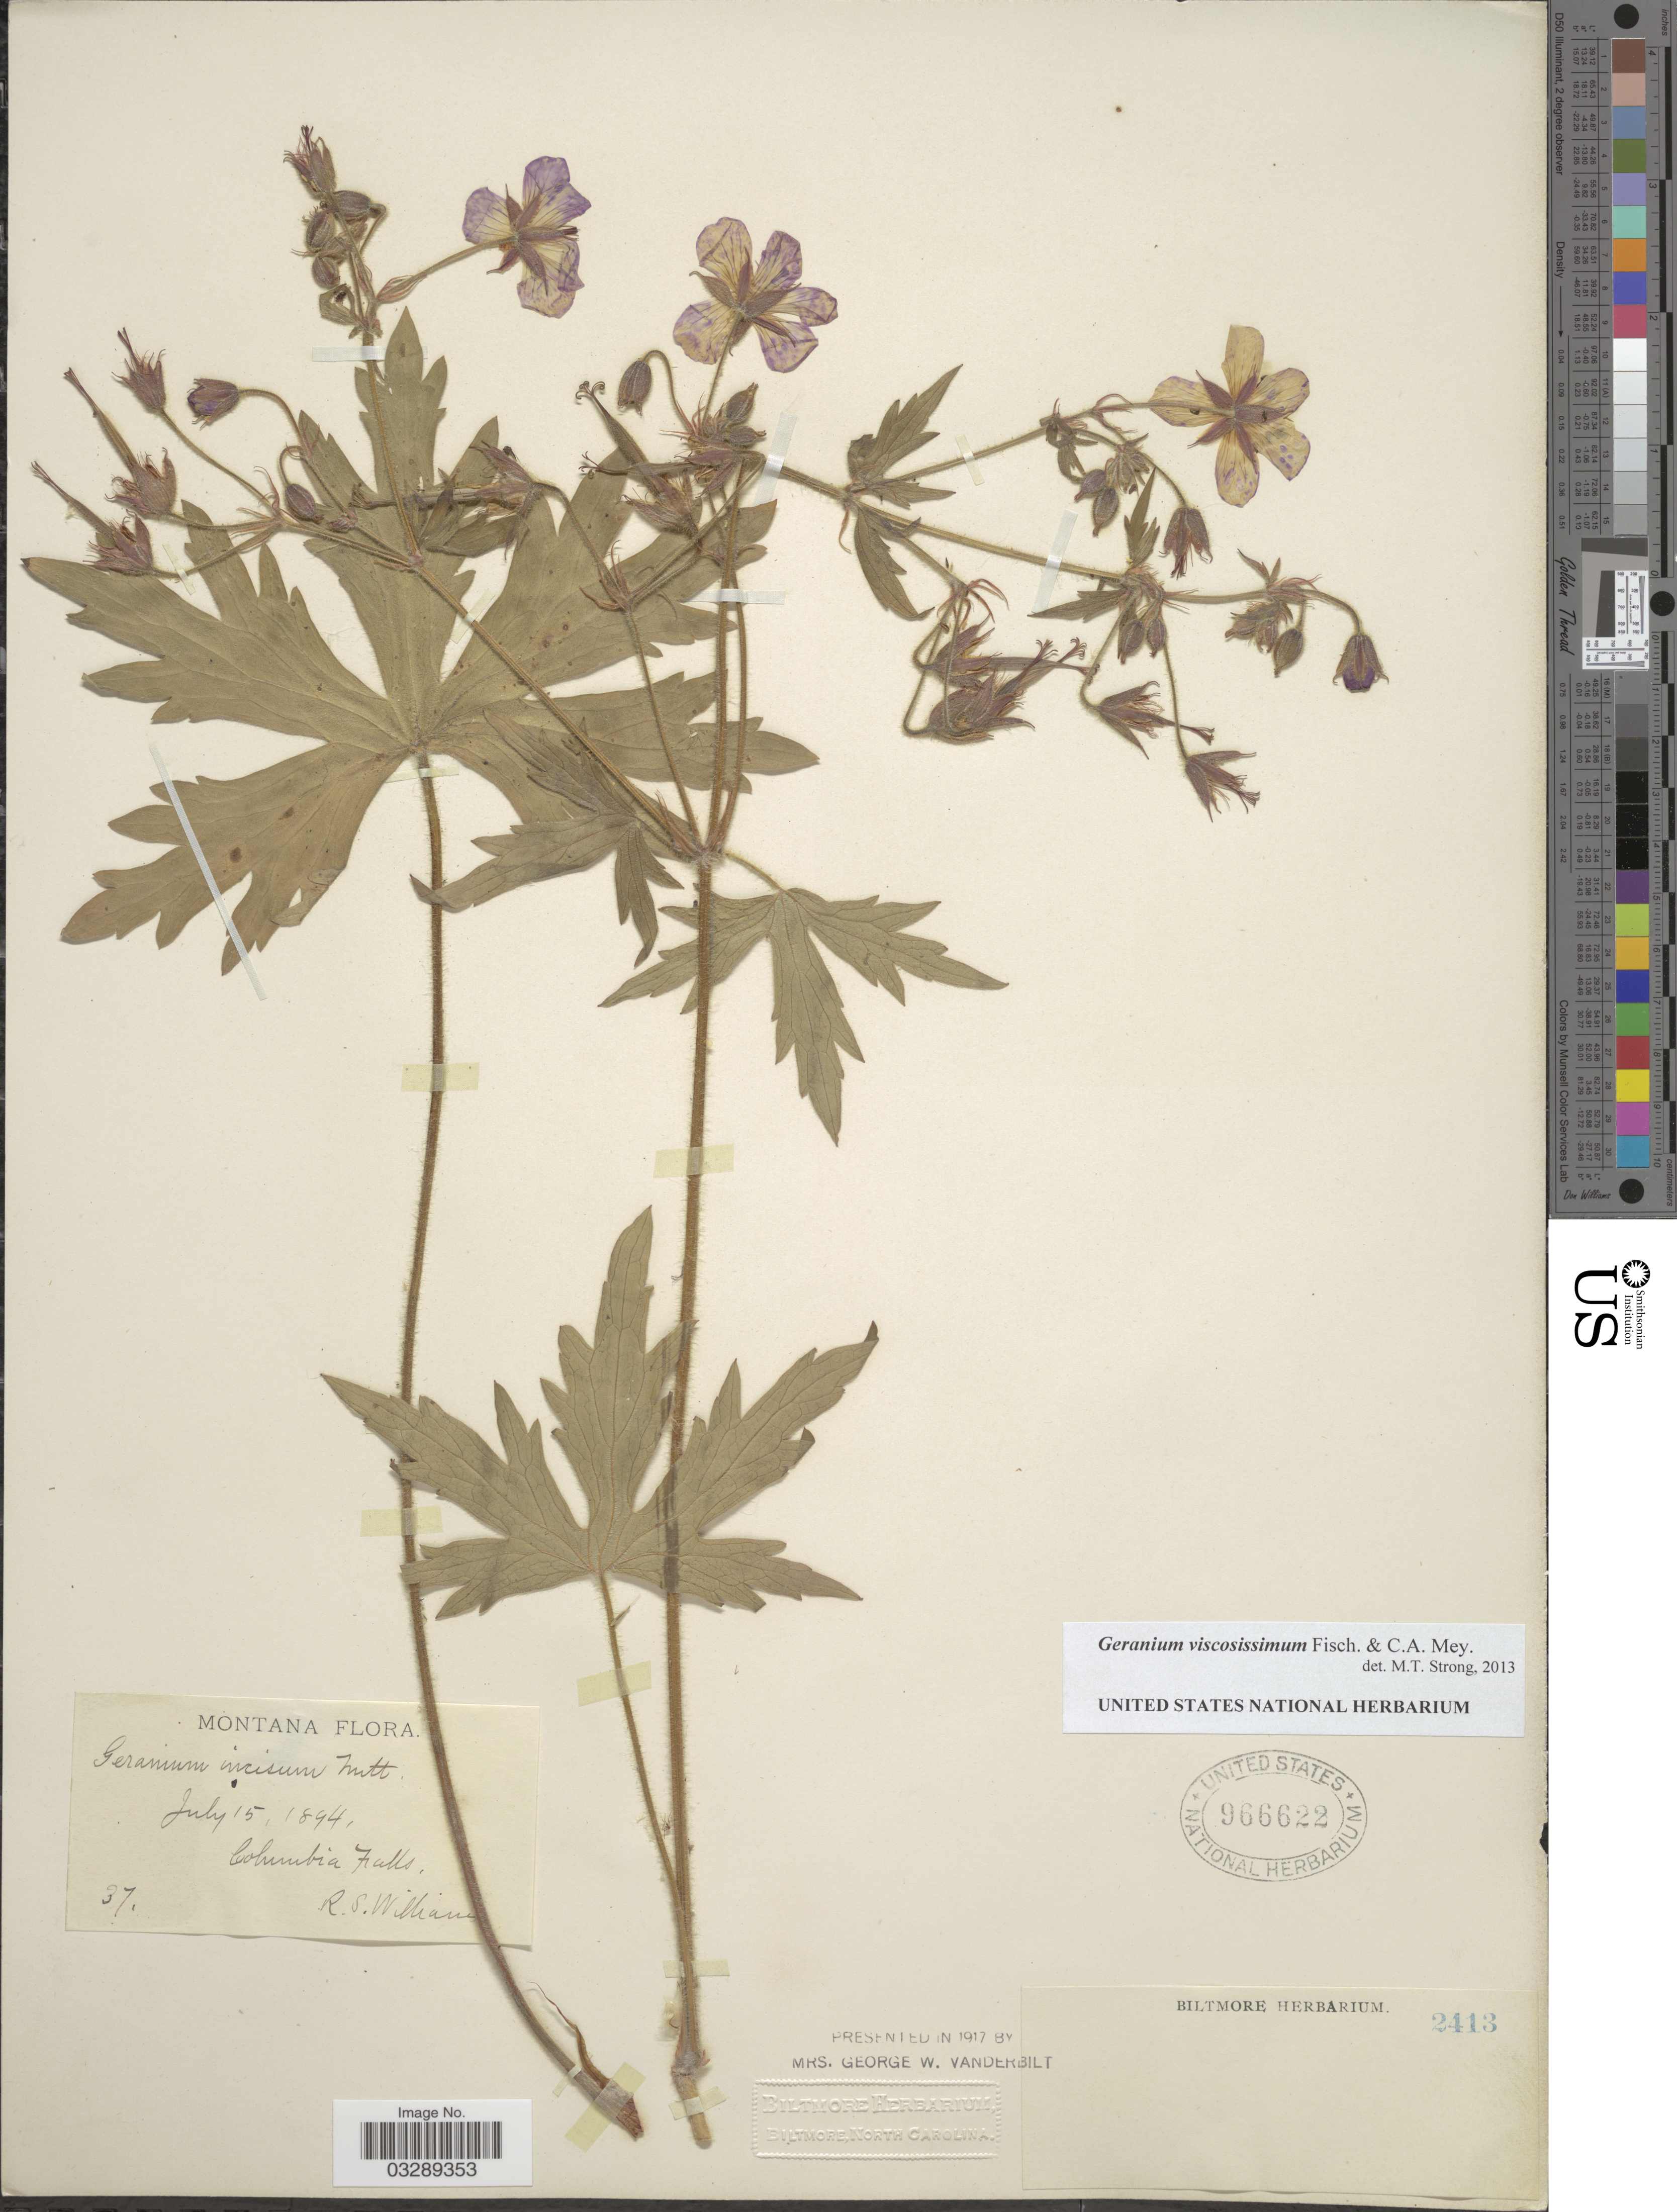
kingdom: Plantae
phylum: Tracheophyta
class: Magnoliopsida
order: Geraniales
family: Geraniaceae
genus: Geranium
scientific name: Geranium viscosissimum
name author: Fisch. & C.A. Mey.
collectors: R. S. Williams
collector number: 37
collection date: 1894-07-15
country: United States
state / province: Montana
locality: Columbia Falls.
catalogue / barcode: US 966622